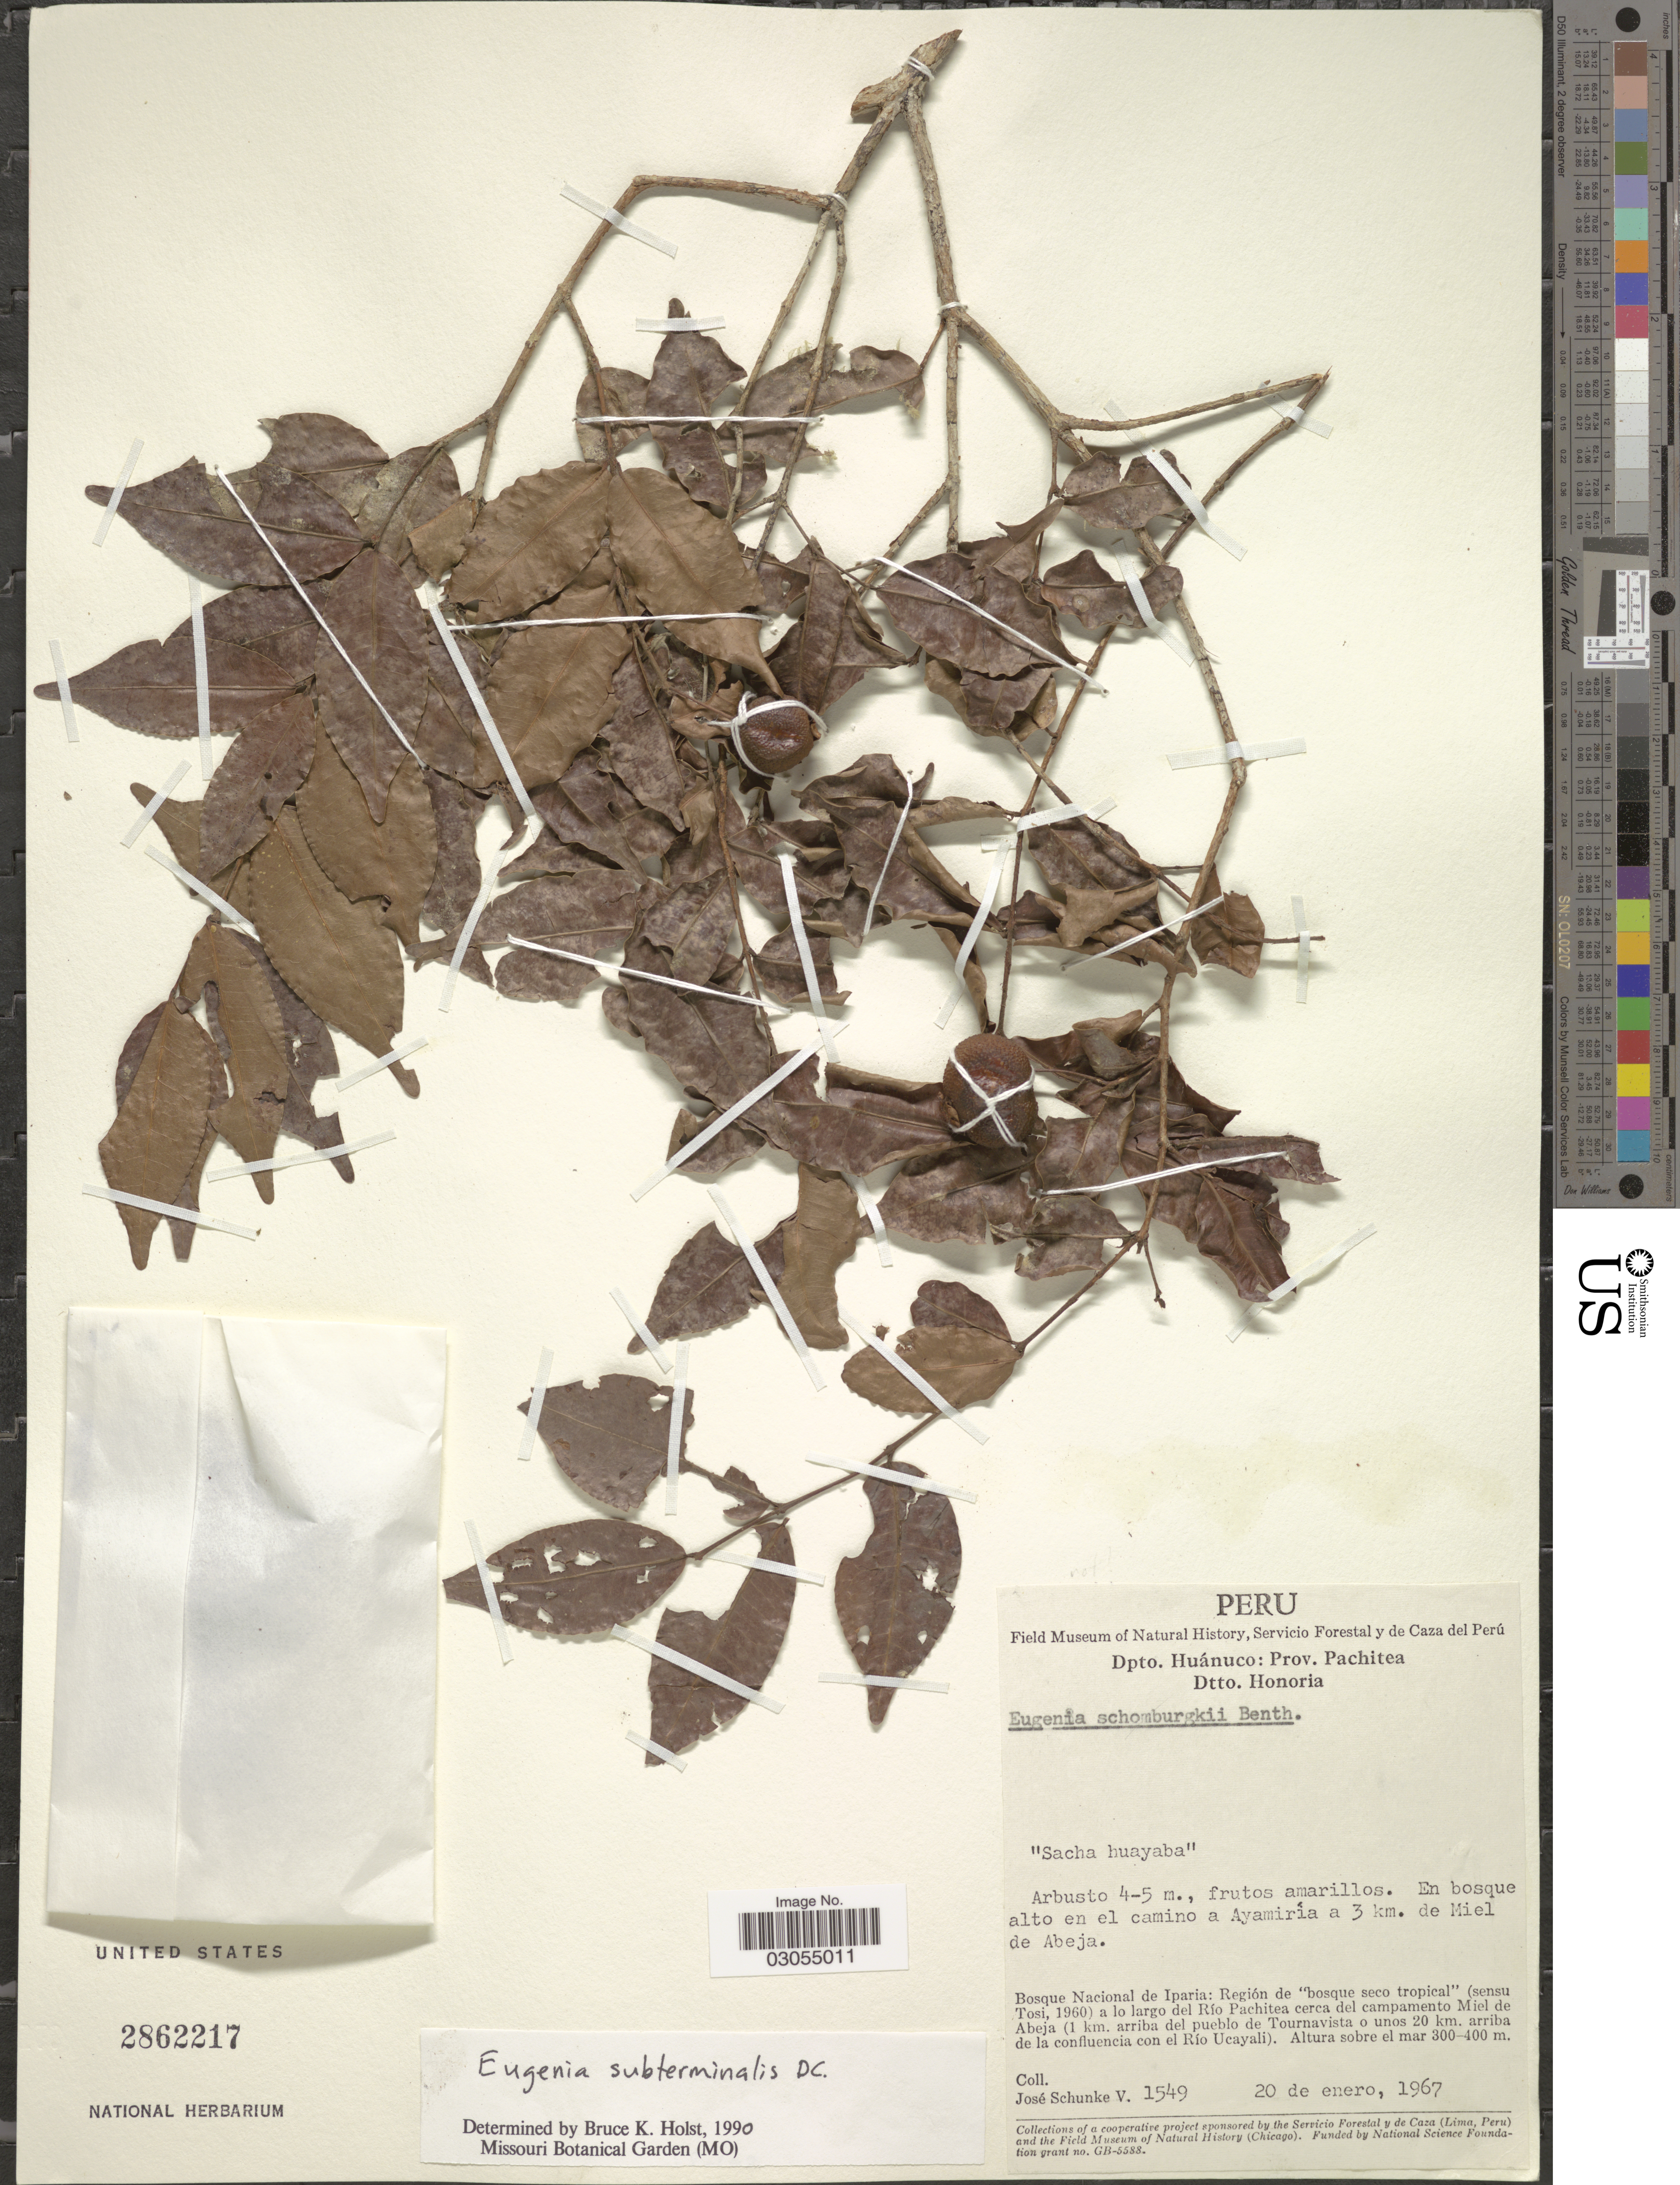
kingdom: Plantae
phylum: Tracheophyta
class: Magnoliopsida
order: Myrtales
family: Myrtaceae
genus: Eugenia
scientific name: Eugenia subterminalis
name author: DC.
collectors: J. Schunke Vigo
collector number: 1549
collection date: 1967-01-20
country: Peru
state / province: Huánuco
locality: Prov. Pachitea, Dtto. Honoria, En bosque alto en el camino a Ayamiría a 3 km. de Miel de Abeja. Bosque Nacional de Iparia: Región de "bosque seco tropical" (sensu Tosi, 1960) a lo largo del Río Pachitea cerca del campamento Miel de Abeja (1 km. arriba del pueblo de Tournavista o unos 20 km. arriba de la confluencia con el Río Ucayali).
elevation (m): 300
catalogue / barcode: US 2862217